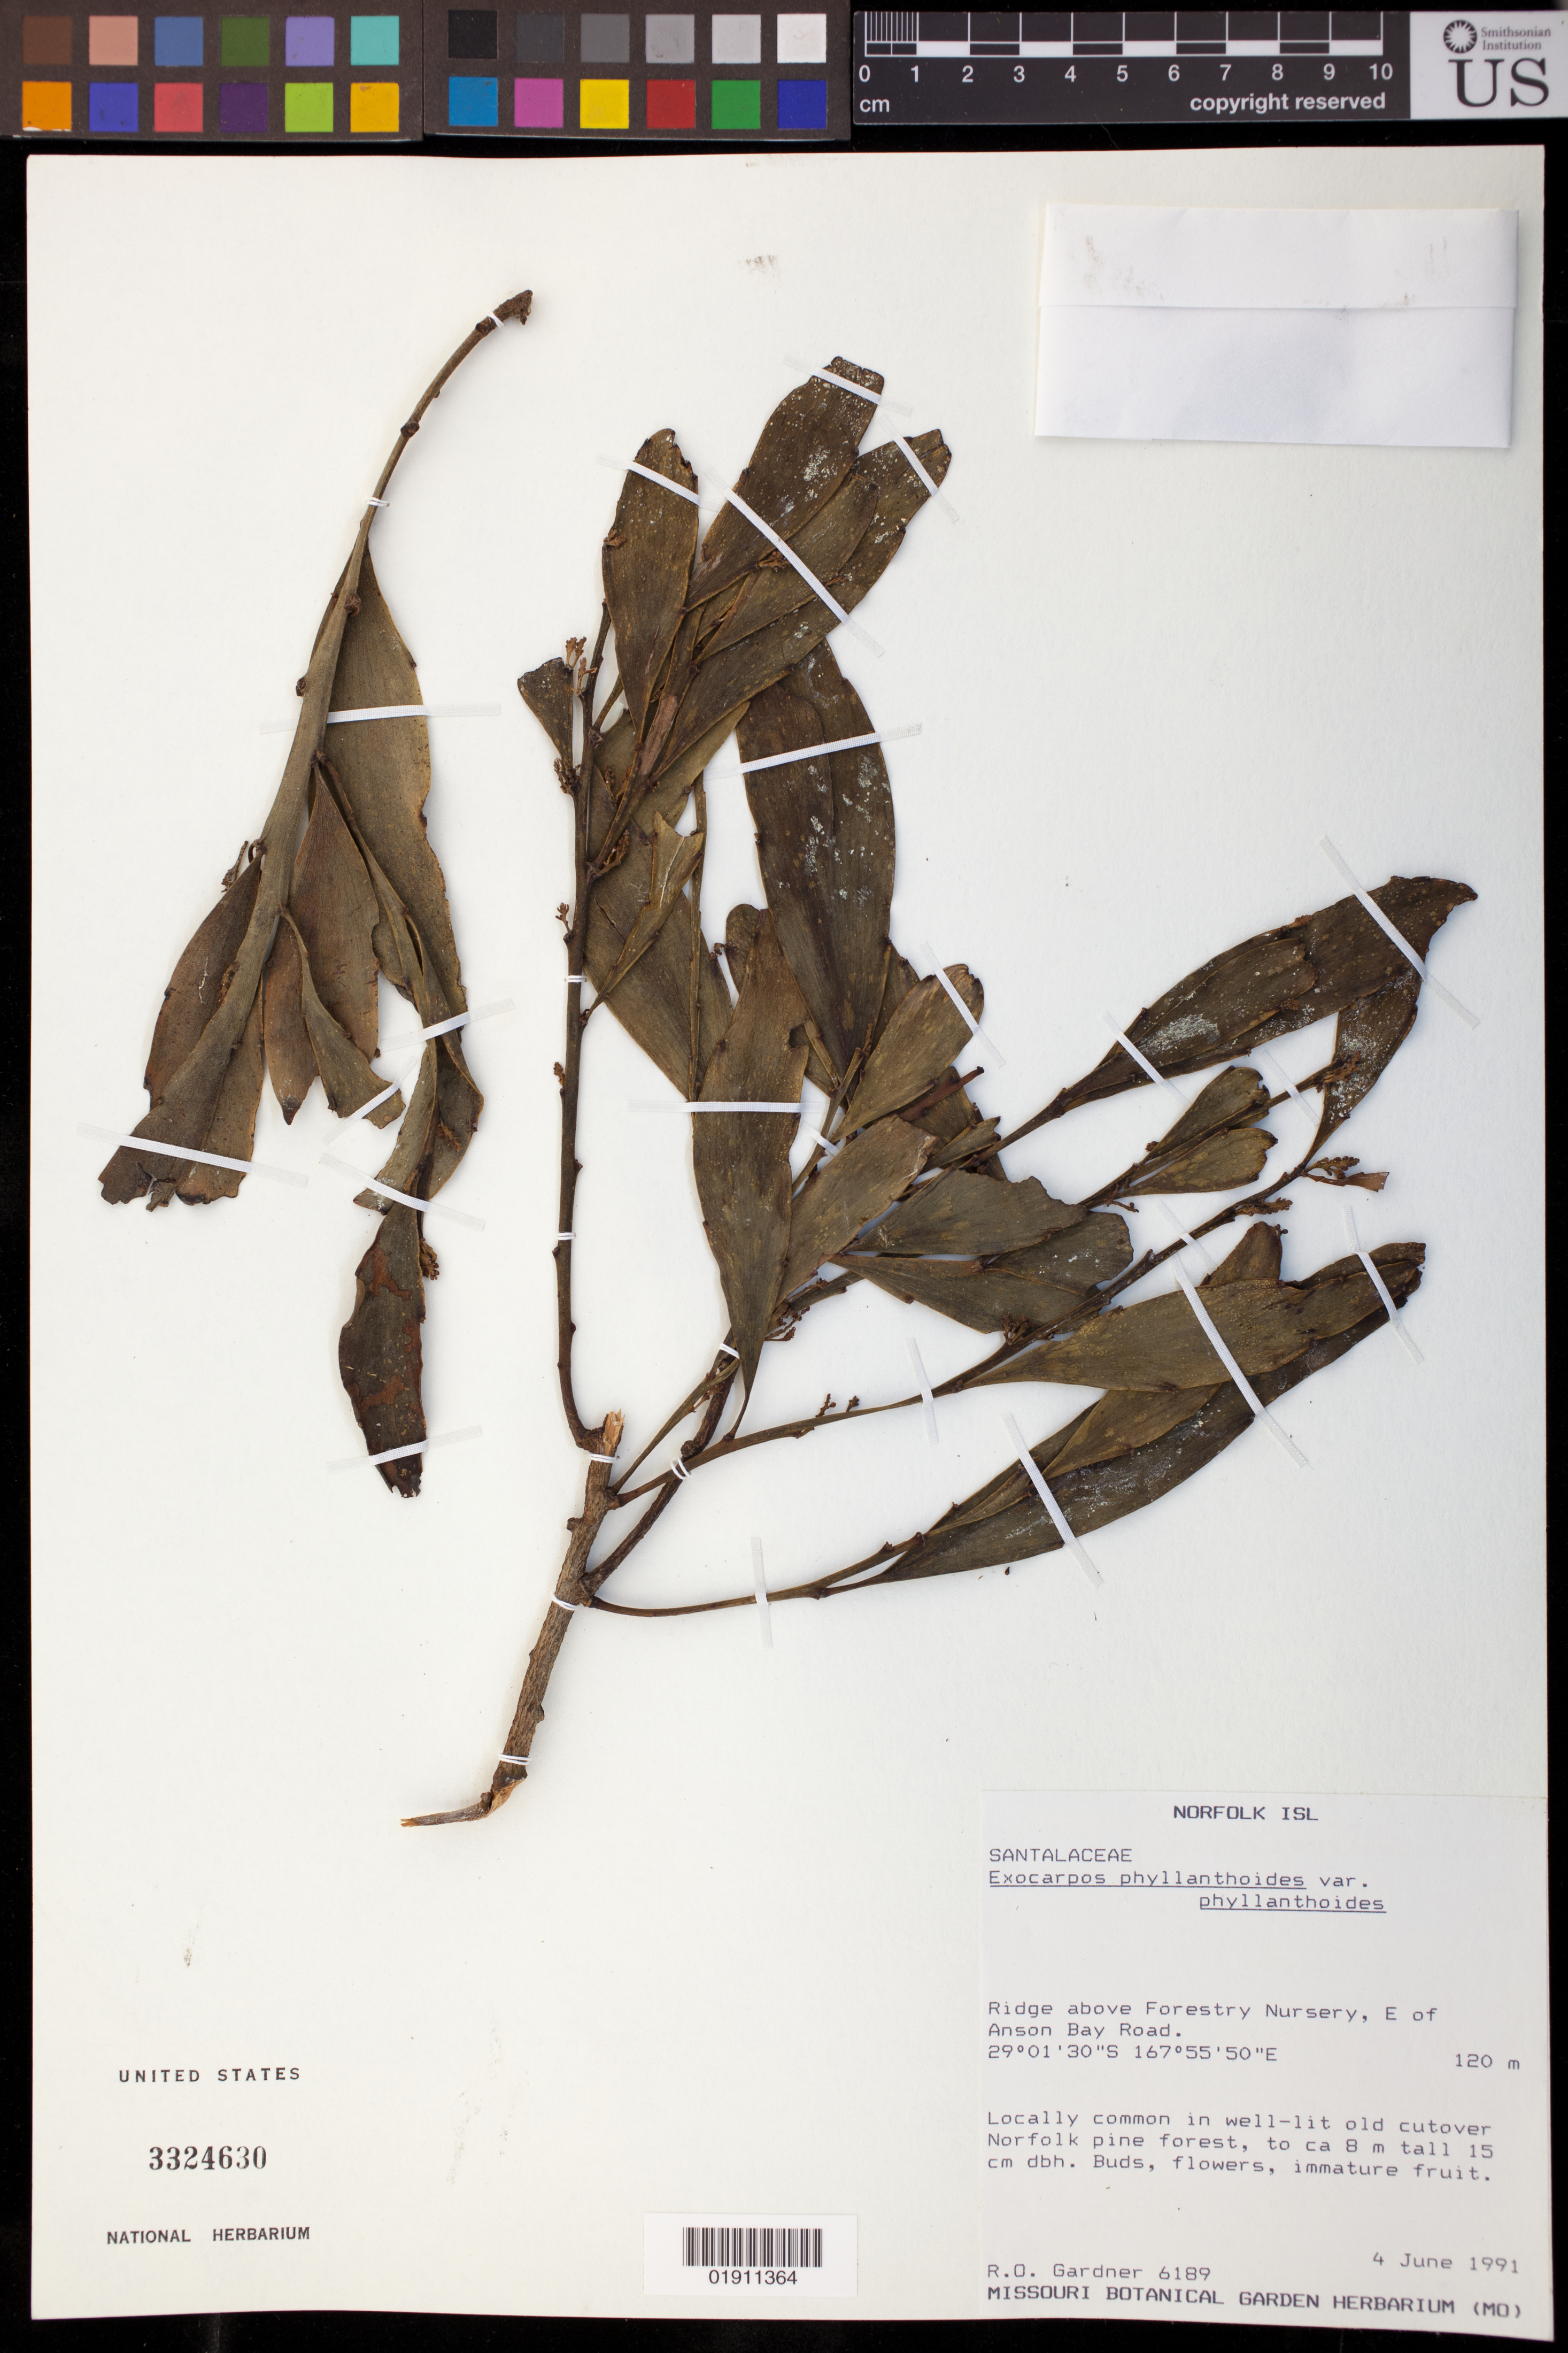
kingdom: Plantae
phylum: Tracheophyta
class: Magnoliopsida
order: Santalales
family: Santalaceae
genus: Exocarpos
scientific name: Exocarpos phyllanthoides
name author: Endl.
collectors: R. O. Gardner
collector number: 6189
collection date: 1991-06-04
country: Australia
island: Norfolk Island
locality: Ridge above Forestry Nursery, E of Anson Bay Road (Norfolk Island).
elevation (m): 120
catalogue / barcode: US 3324630